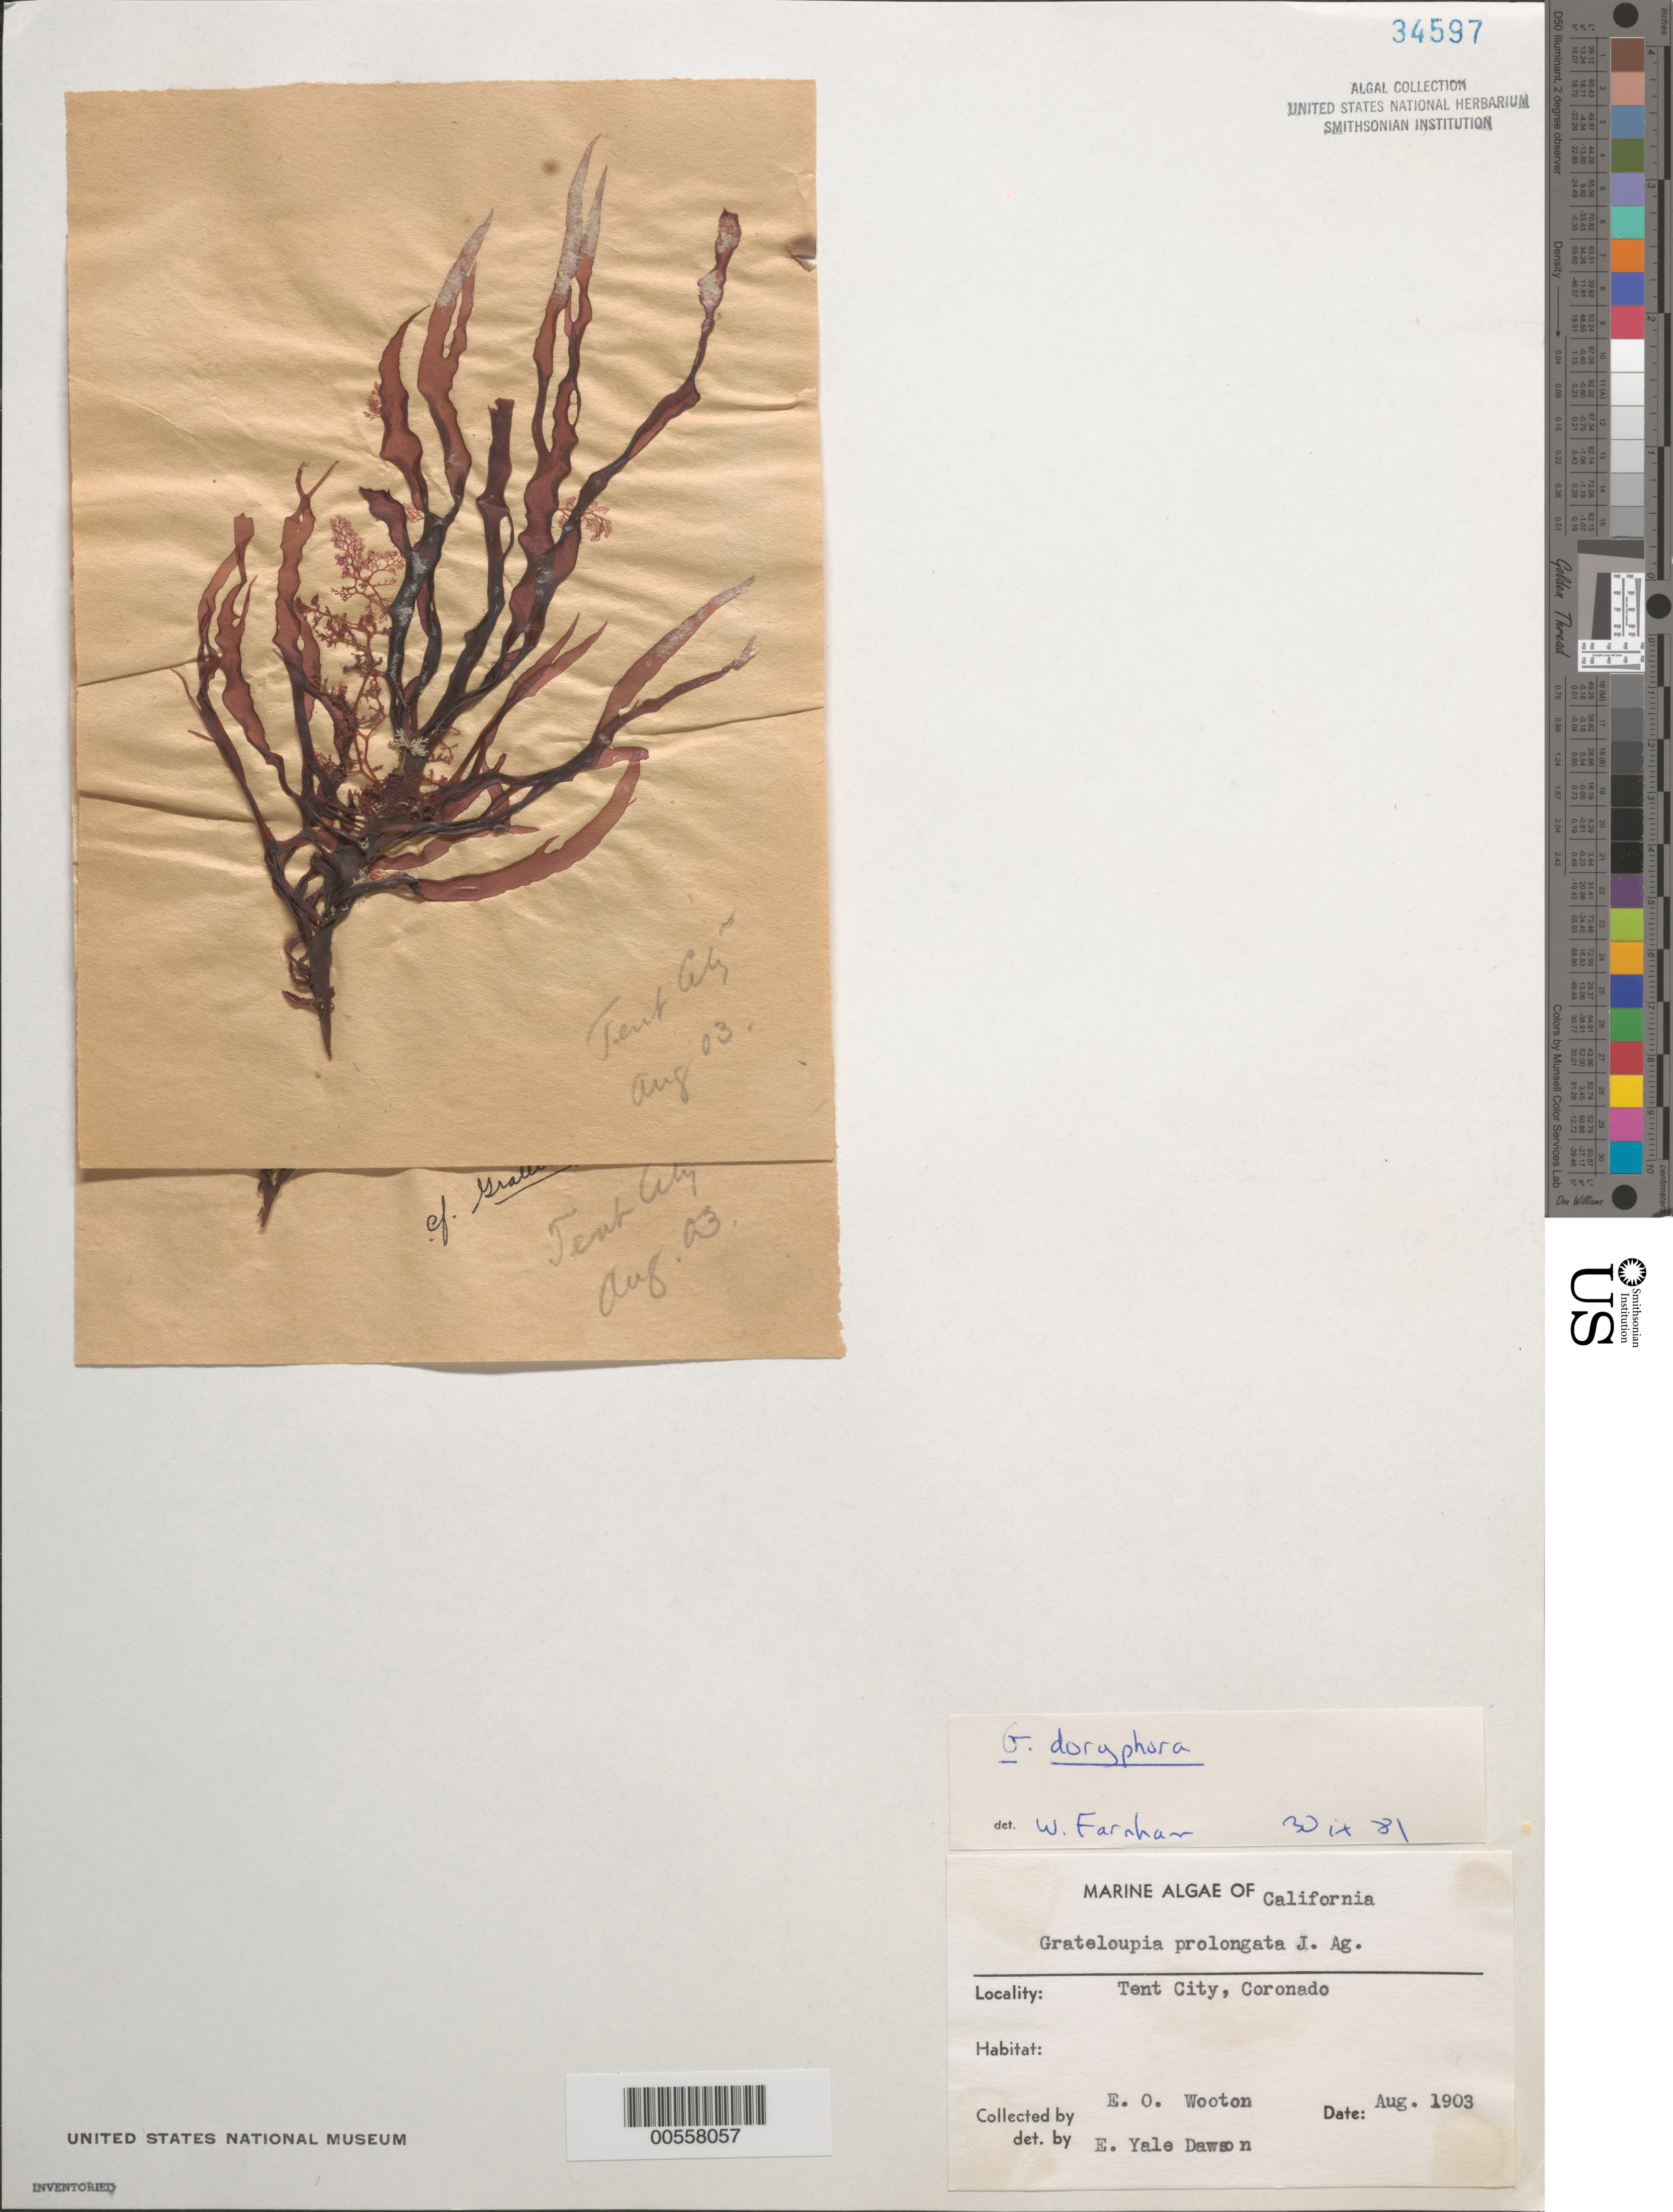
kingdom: Plantae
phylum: Rhodophyta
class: Florideophyceae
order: Halymeniales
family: Halymeniaceae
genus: Grateloupia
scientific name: Grateloupia doryphora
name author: (Mont.) Howe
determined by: Farnham, W. F.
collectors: E. O. Wooton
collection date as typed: Aug 1903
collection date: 1903-08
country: United States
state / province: California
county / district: San Diego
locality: Tent City, Coronado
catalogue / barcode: US 34597